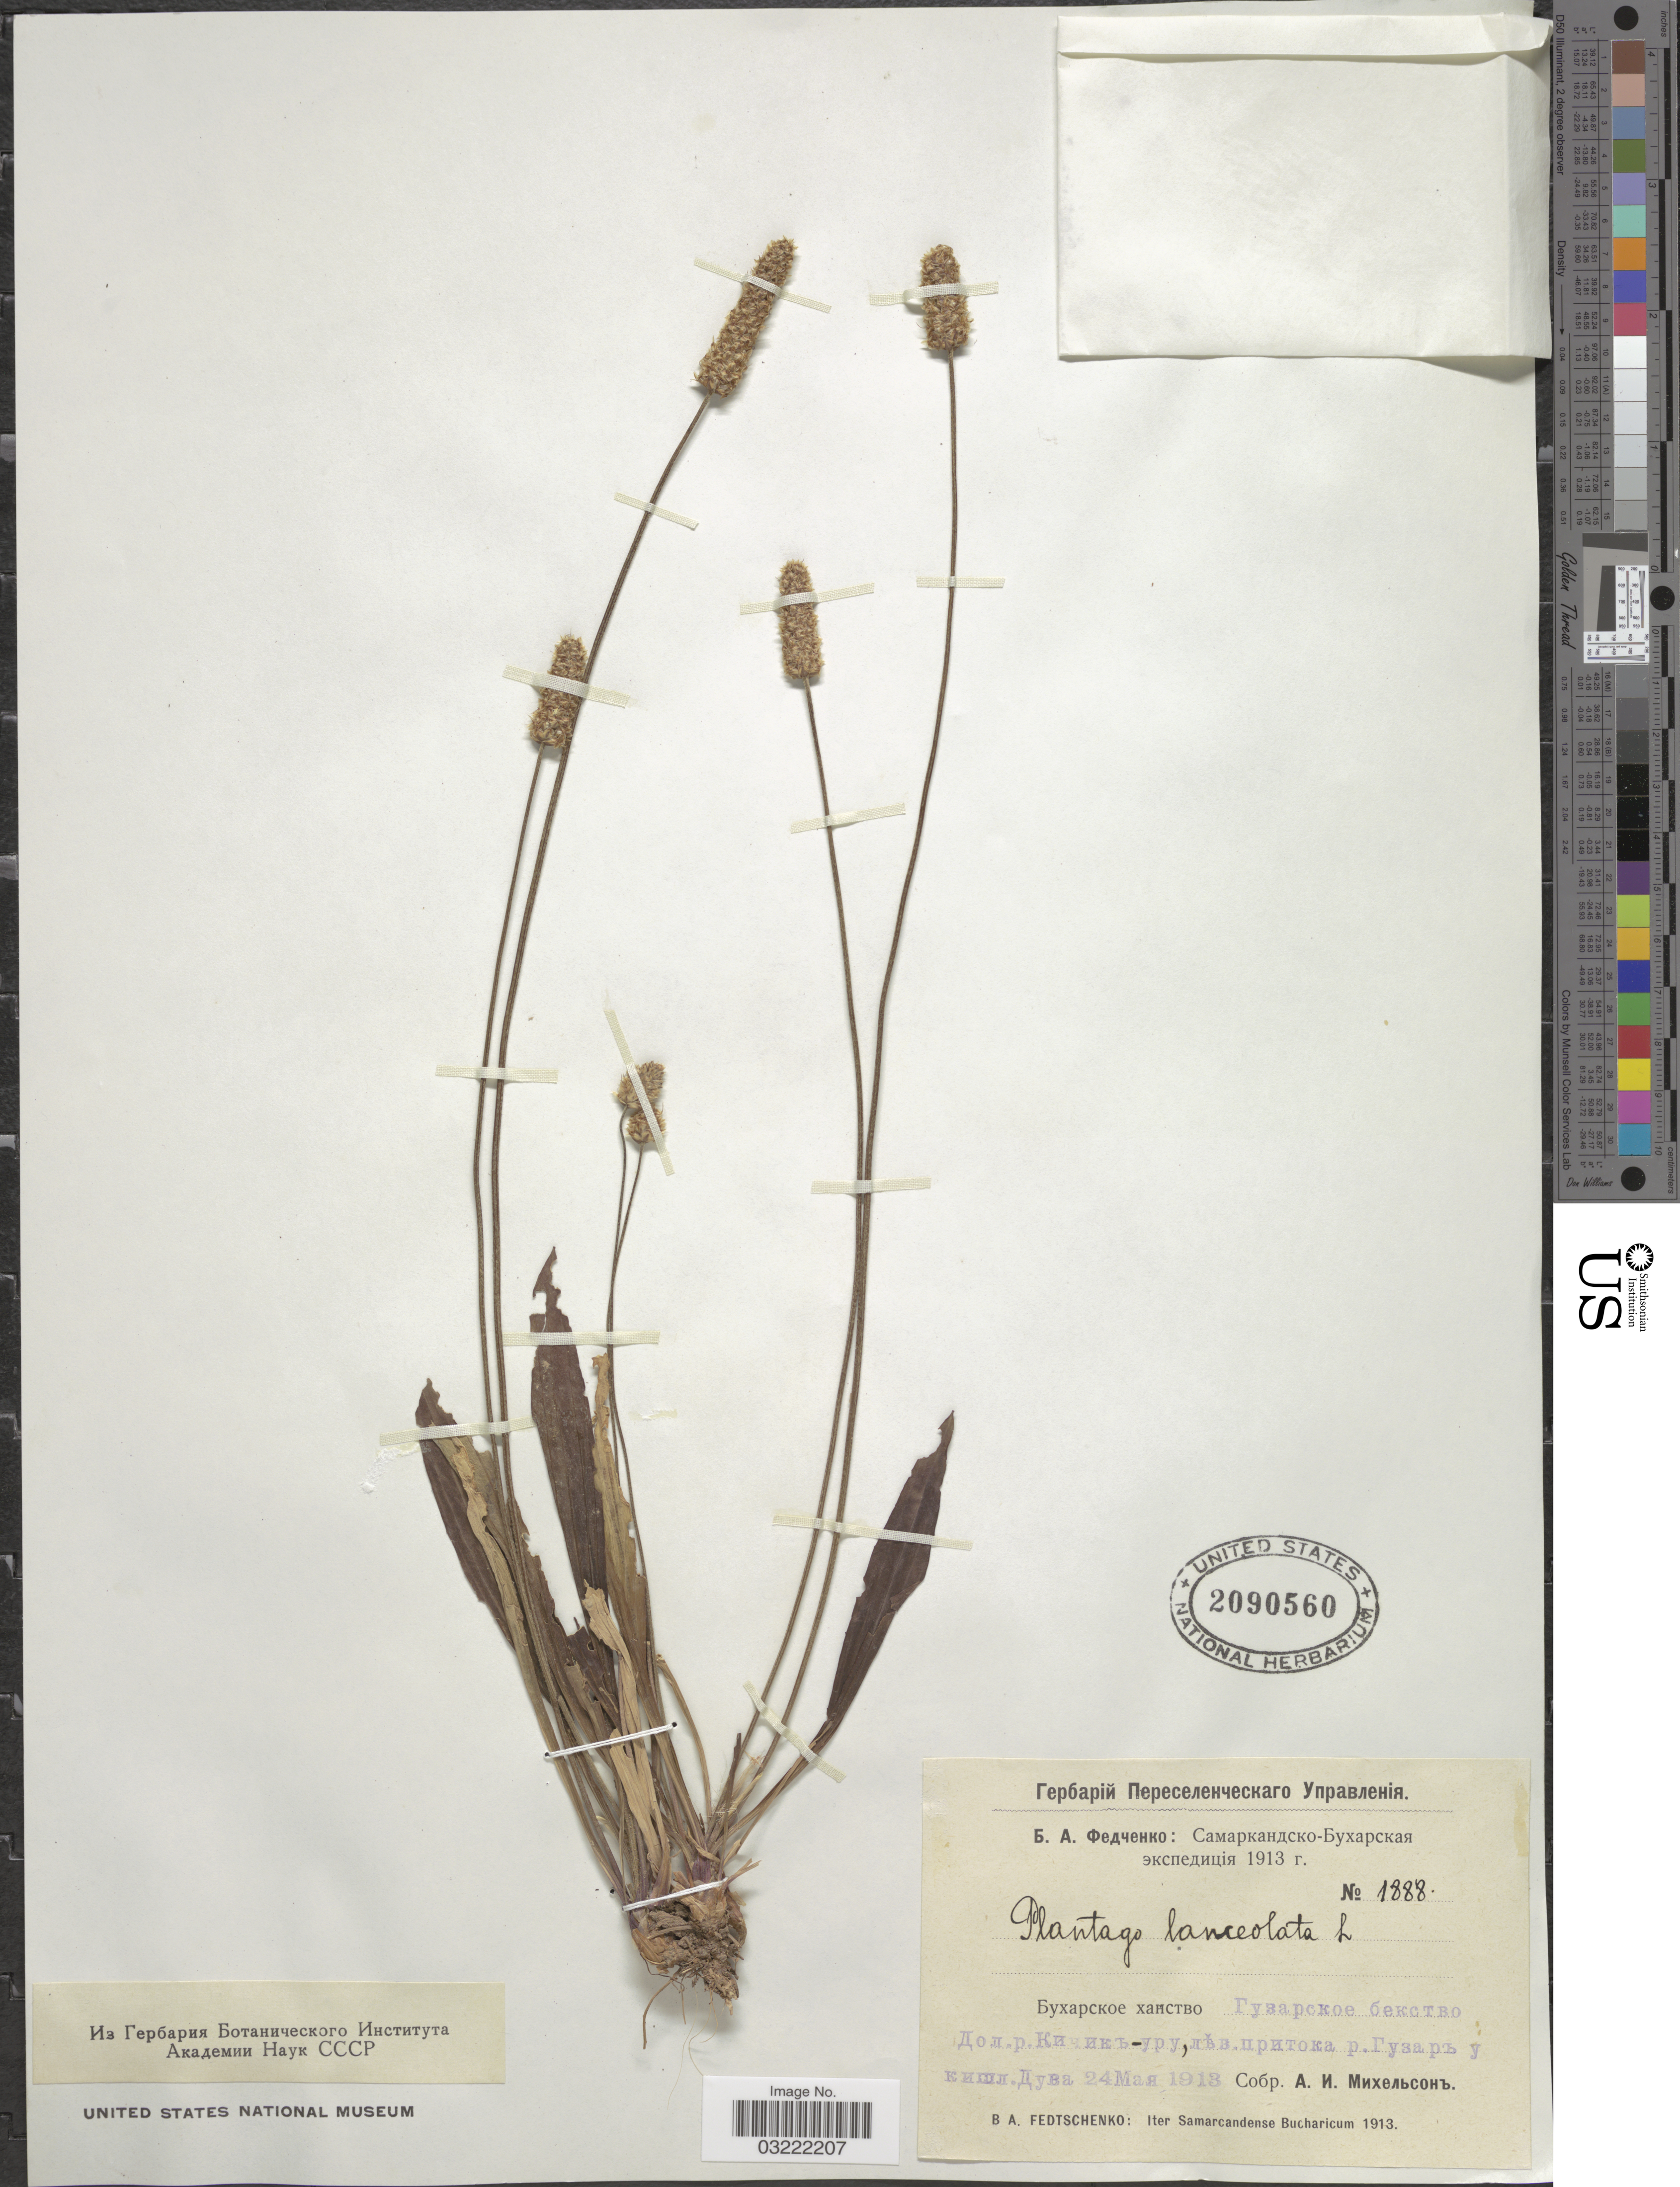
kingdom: Plantae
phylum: Tracheophyta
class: Magnoliopsida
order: Lamiales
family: Plantaginaceae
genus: Plantago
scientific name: Plantago lanceolata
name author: L.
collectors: B. A. Fedtschenko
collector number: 1888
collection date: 1913-03-24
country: Uzbekistan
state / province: Samarqand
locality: X. Iter Samarcandense Bucharicum.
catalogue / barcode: US 2090560